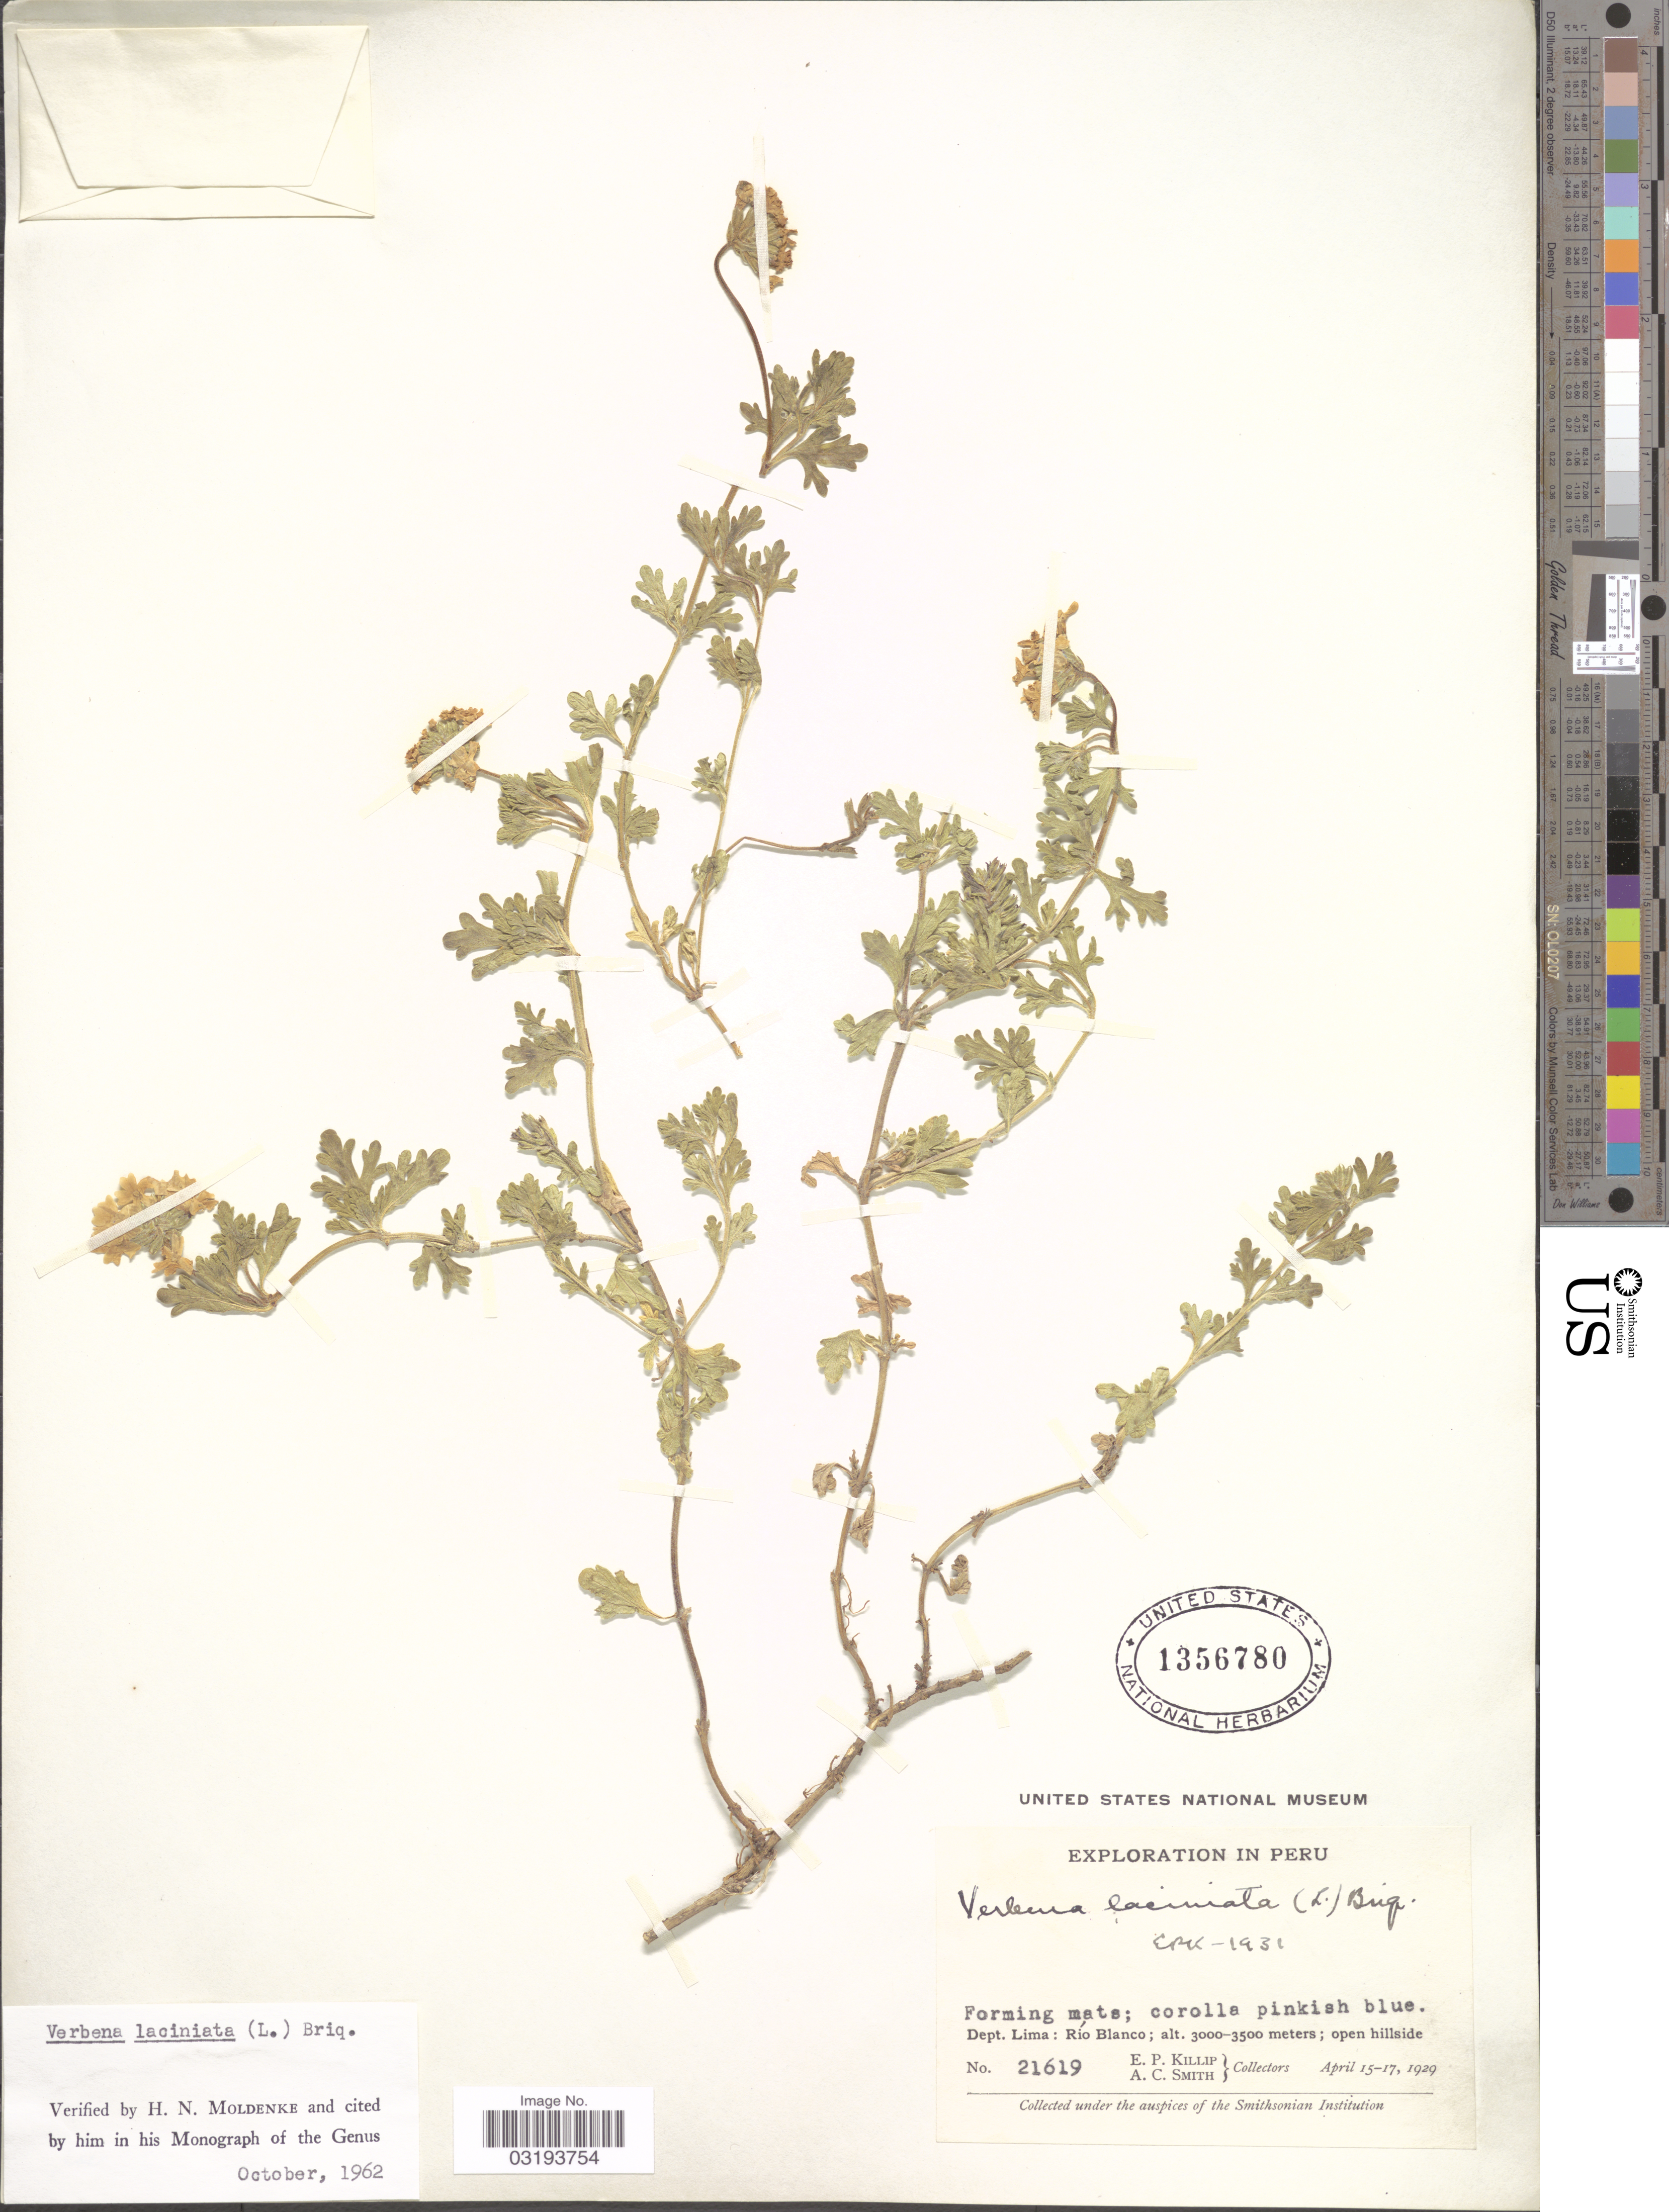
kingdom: Plantae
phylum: Tracheophyta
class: Magnoliopsida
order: Lamiales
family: Verbenaceae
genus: Verbena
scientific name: Verbena laciniata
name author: (L.) Briq.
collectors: E. P. Killip & A. C. Smith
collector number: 21619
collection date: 1929-04-15/1929-04-17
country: Peru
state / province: Lima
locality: Dept. Lima: Río Blanco.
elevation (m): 3000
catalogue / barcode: US 1356780